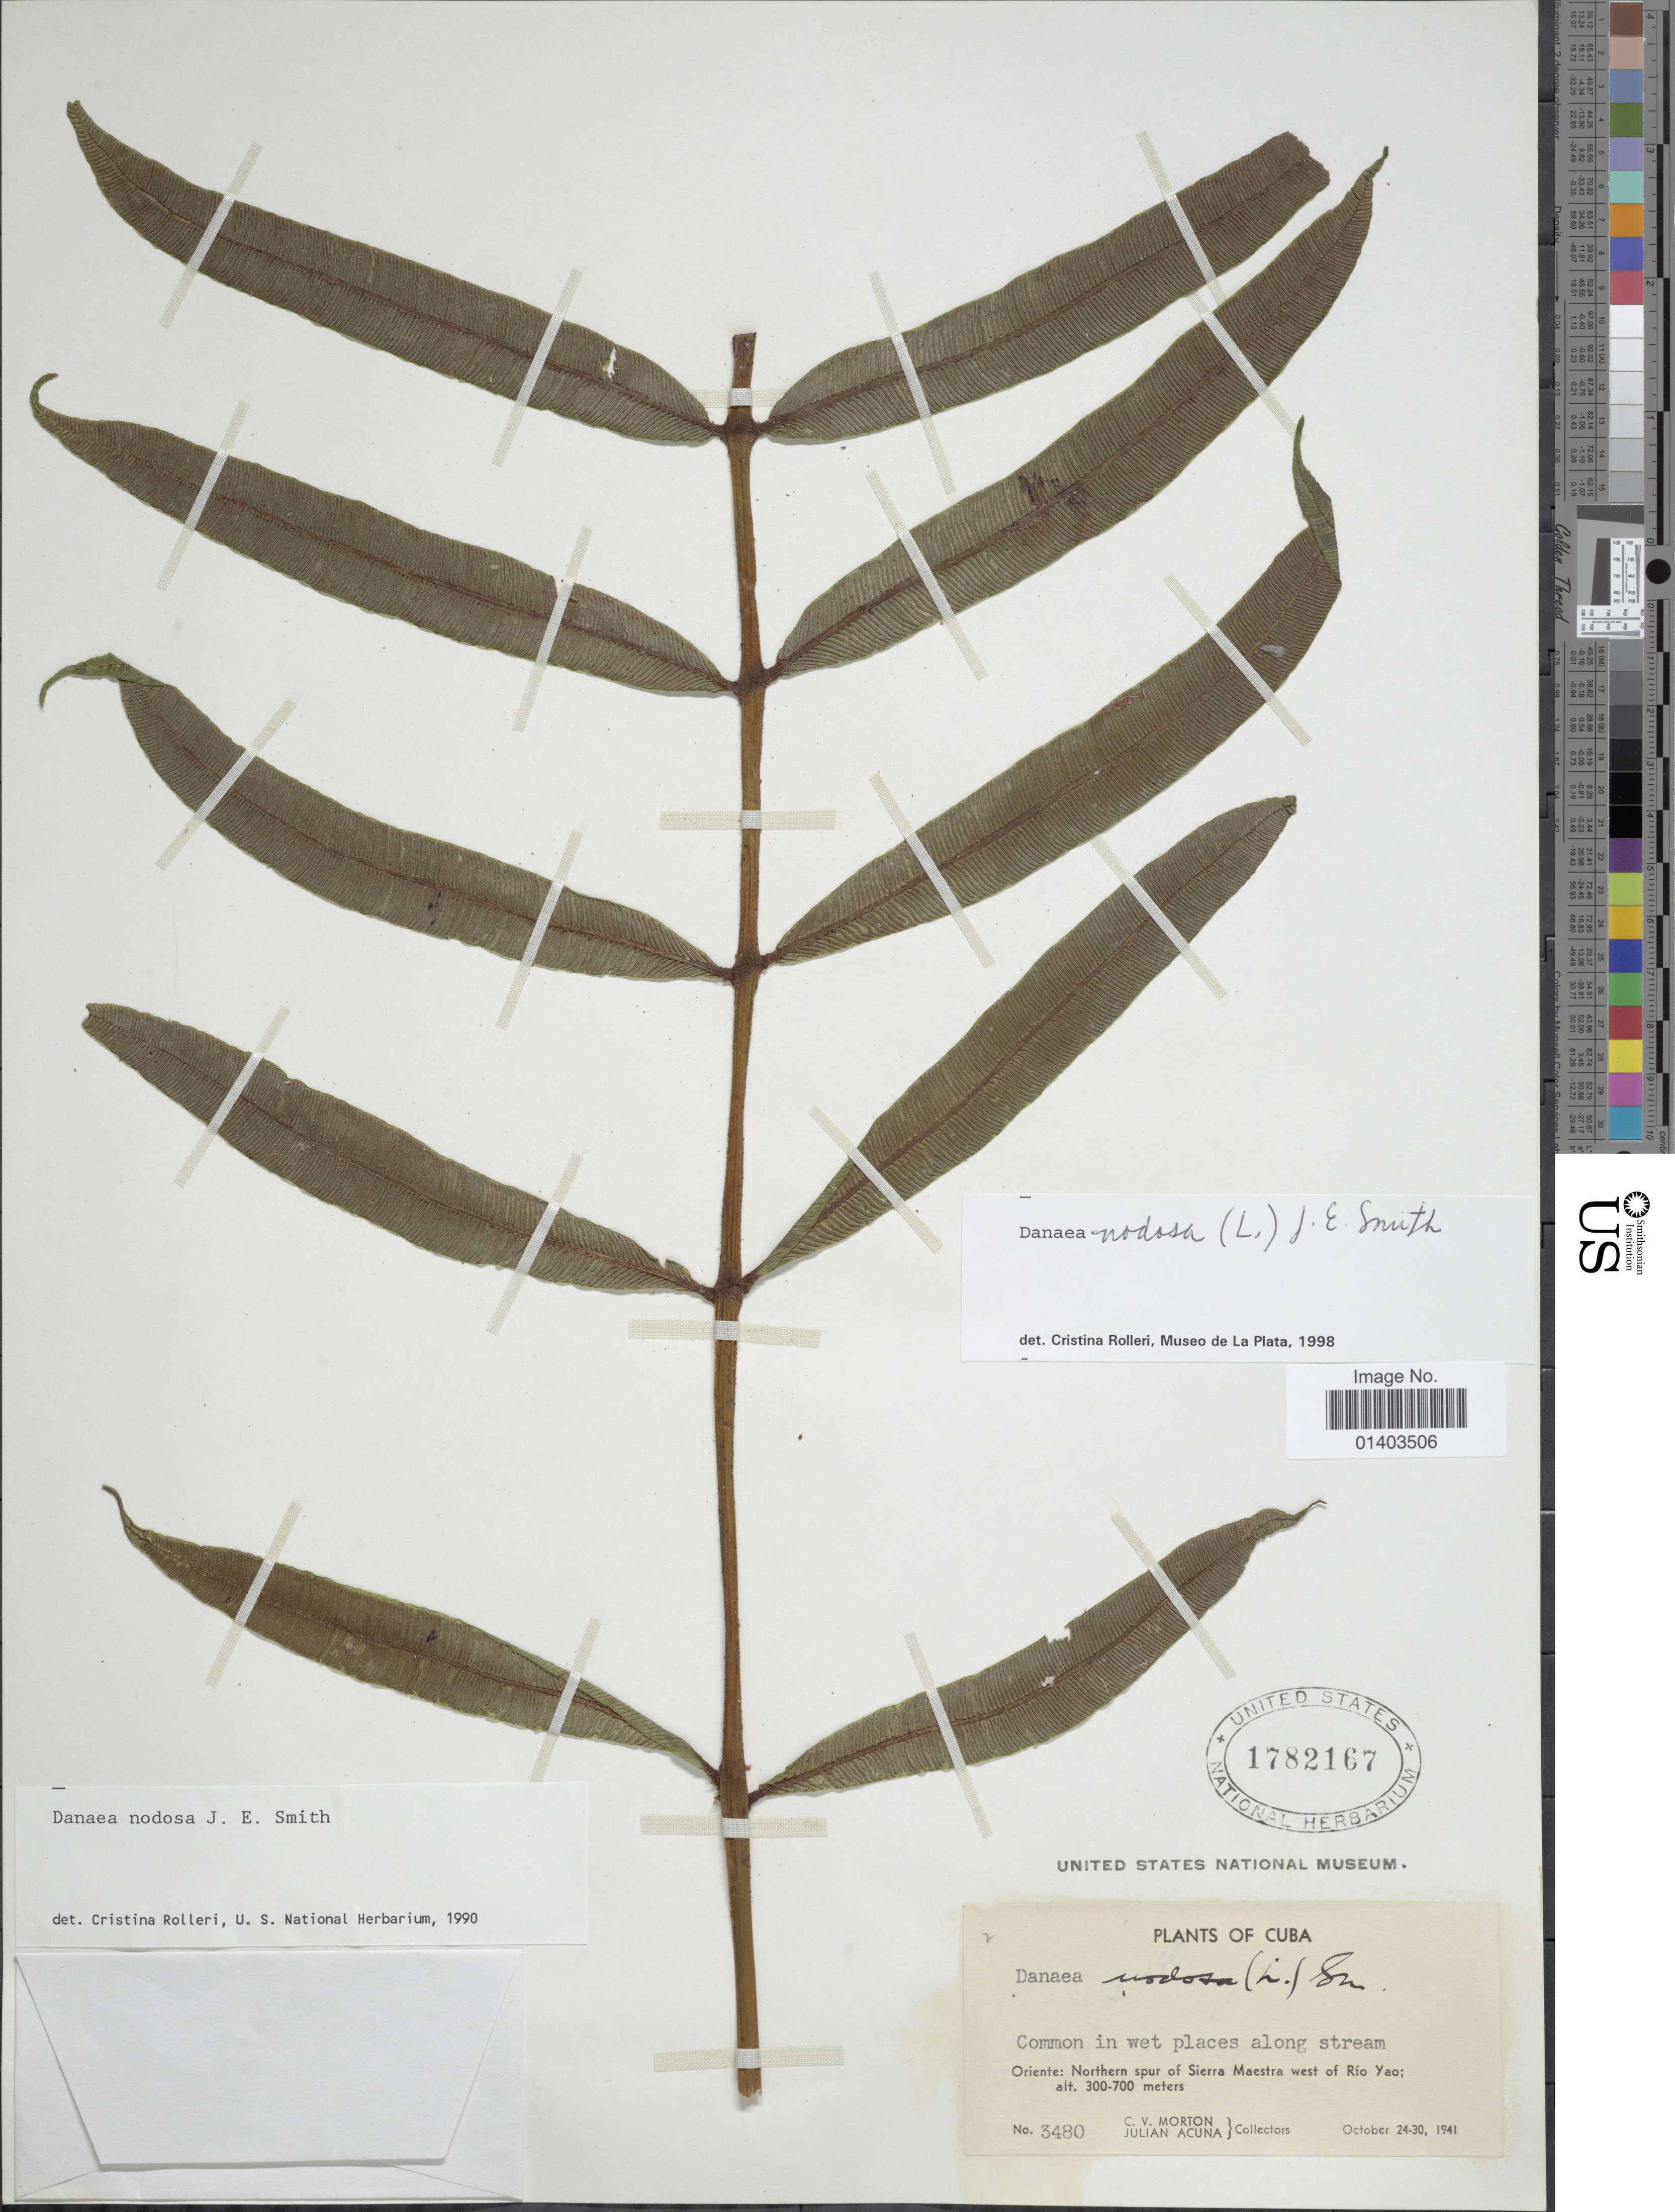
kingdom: Plantae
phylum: Tracheophyta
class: Polypodiopsida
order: Marattiales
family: Marattiaceae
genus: Danaea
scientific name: Danaea nodosa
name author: (L.) Sm.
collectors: C. V. Morton & J. B. Acuña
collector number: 3480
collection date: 1941-10-24/1941-10-30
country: Cuba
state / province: Oriente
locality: Northern spur of Sierra Maestre west of Río Yao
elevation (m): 300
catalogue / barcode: US 1782167